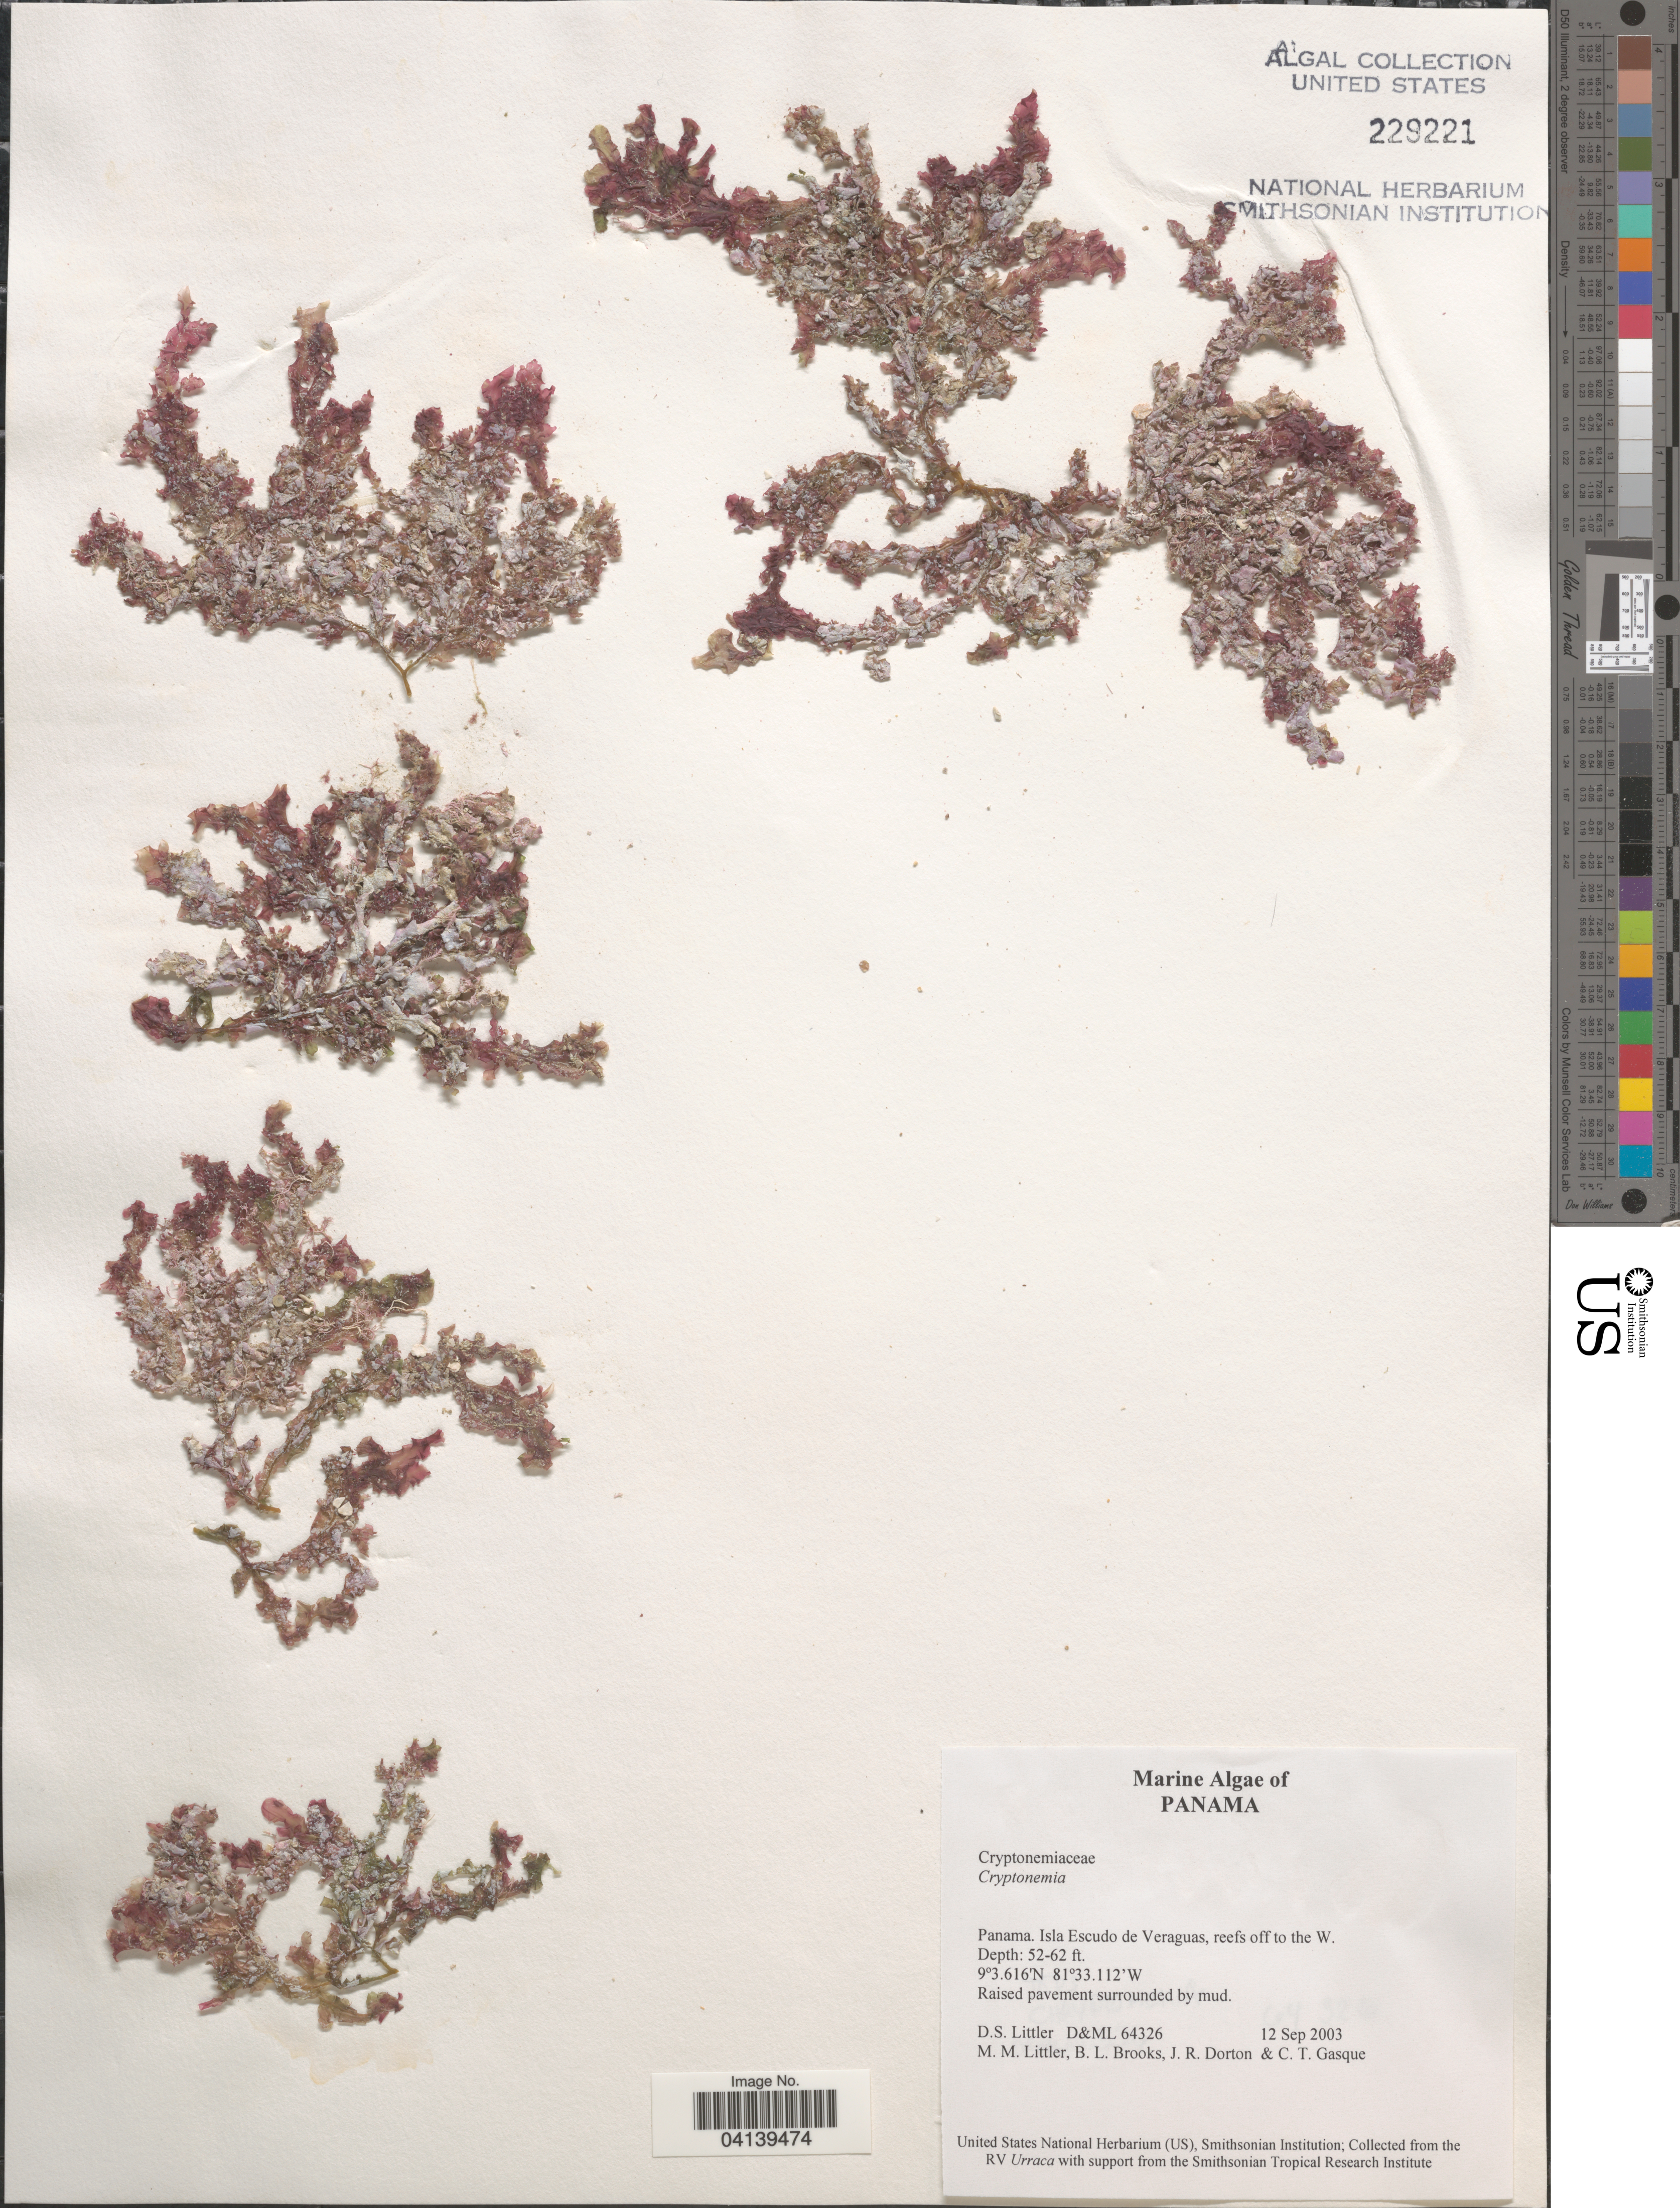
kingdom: Plantae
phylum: Rhodophyta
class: Florideophyceae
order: Halymeniales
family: Halymeniaceae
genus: Cryptonemia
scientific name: Cryptonemia sp.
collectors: D. S. Littler, B. Brooks, J. Dorton & C. Gasque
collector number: D&ML64326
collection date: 2003-09-12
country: Panama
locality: Isla Escudo de Veraguas, reefs off to the W.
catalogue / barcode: US 229221